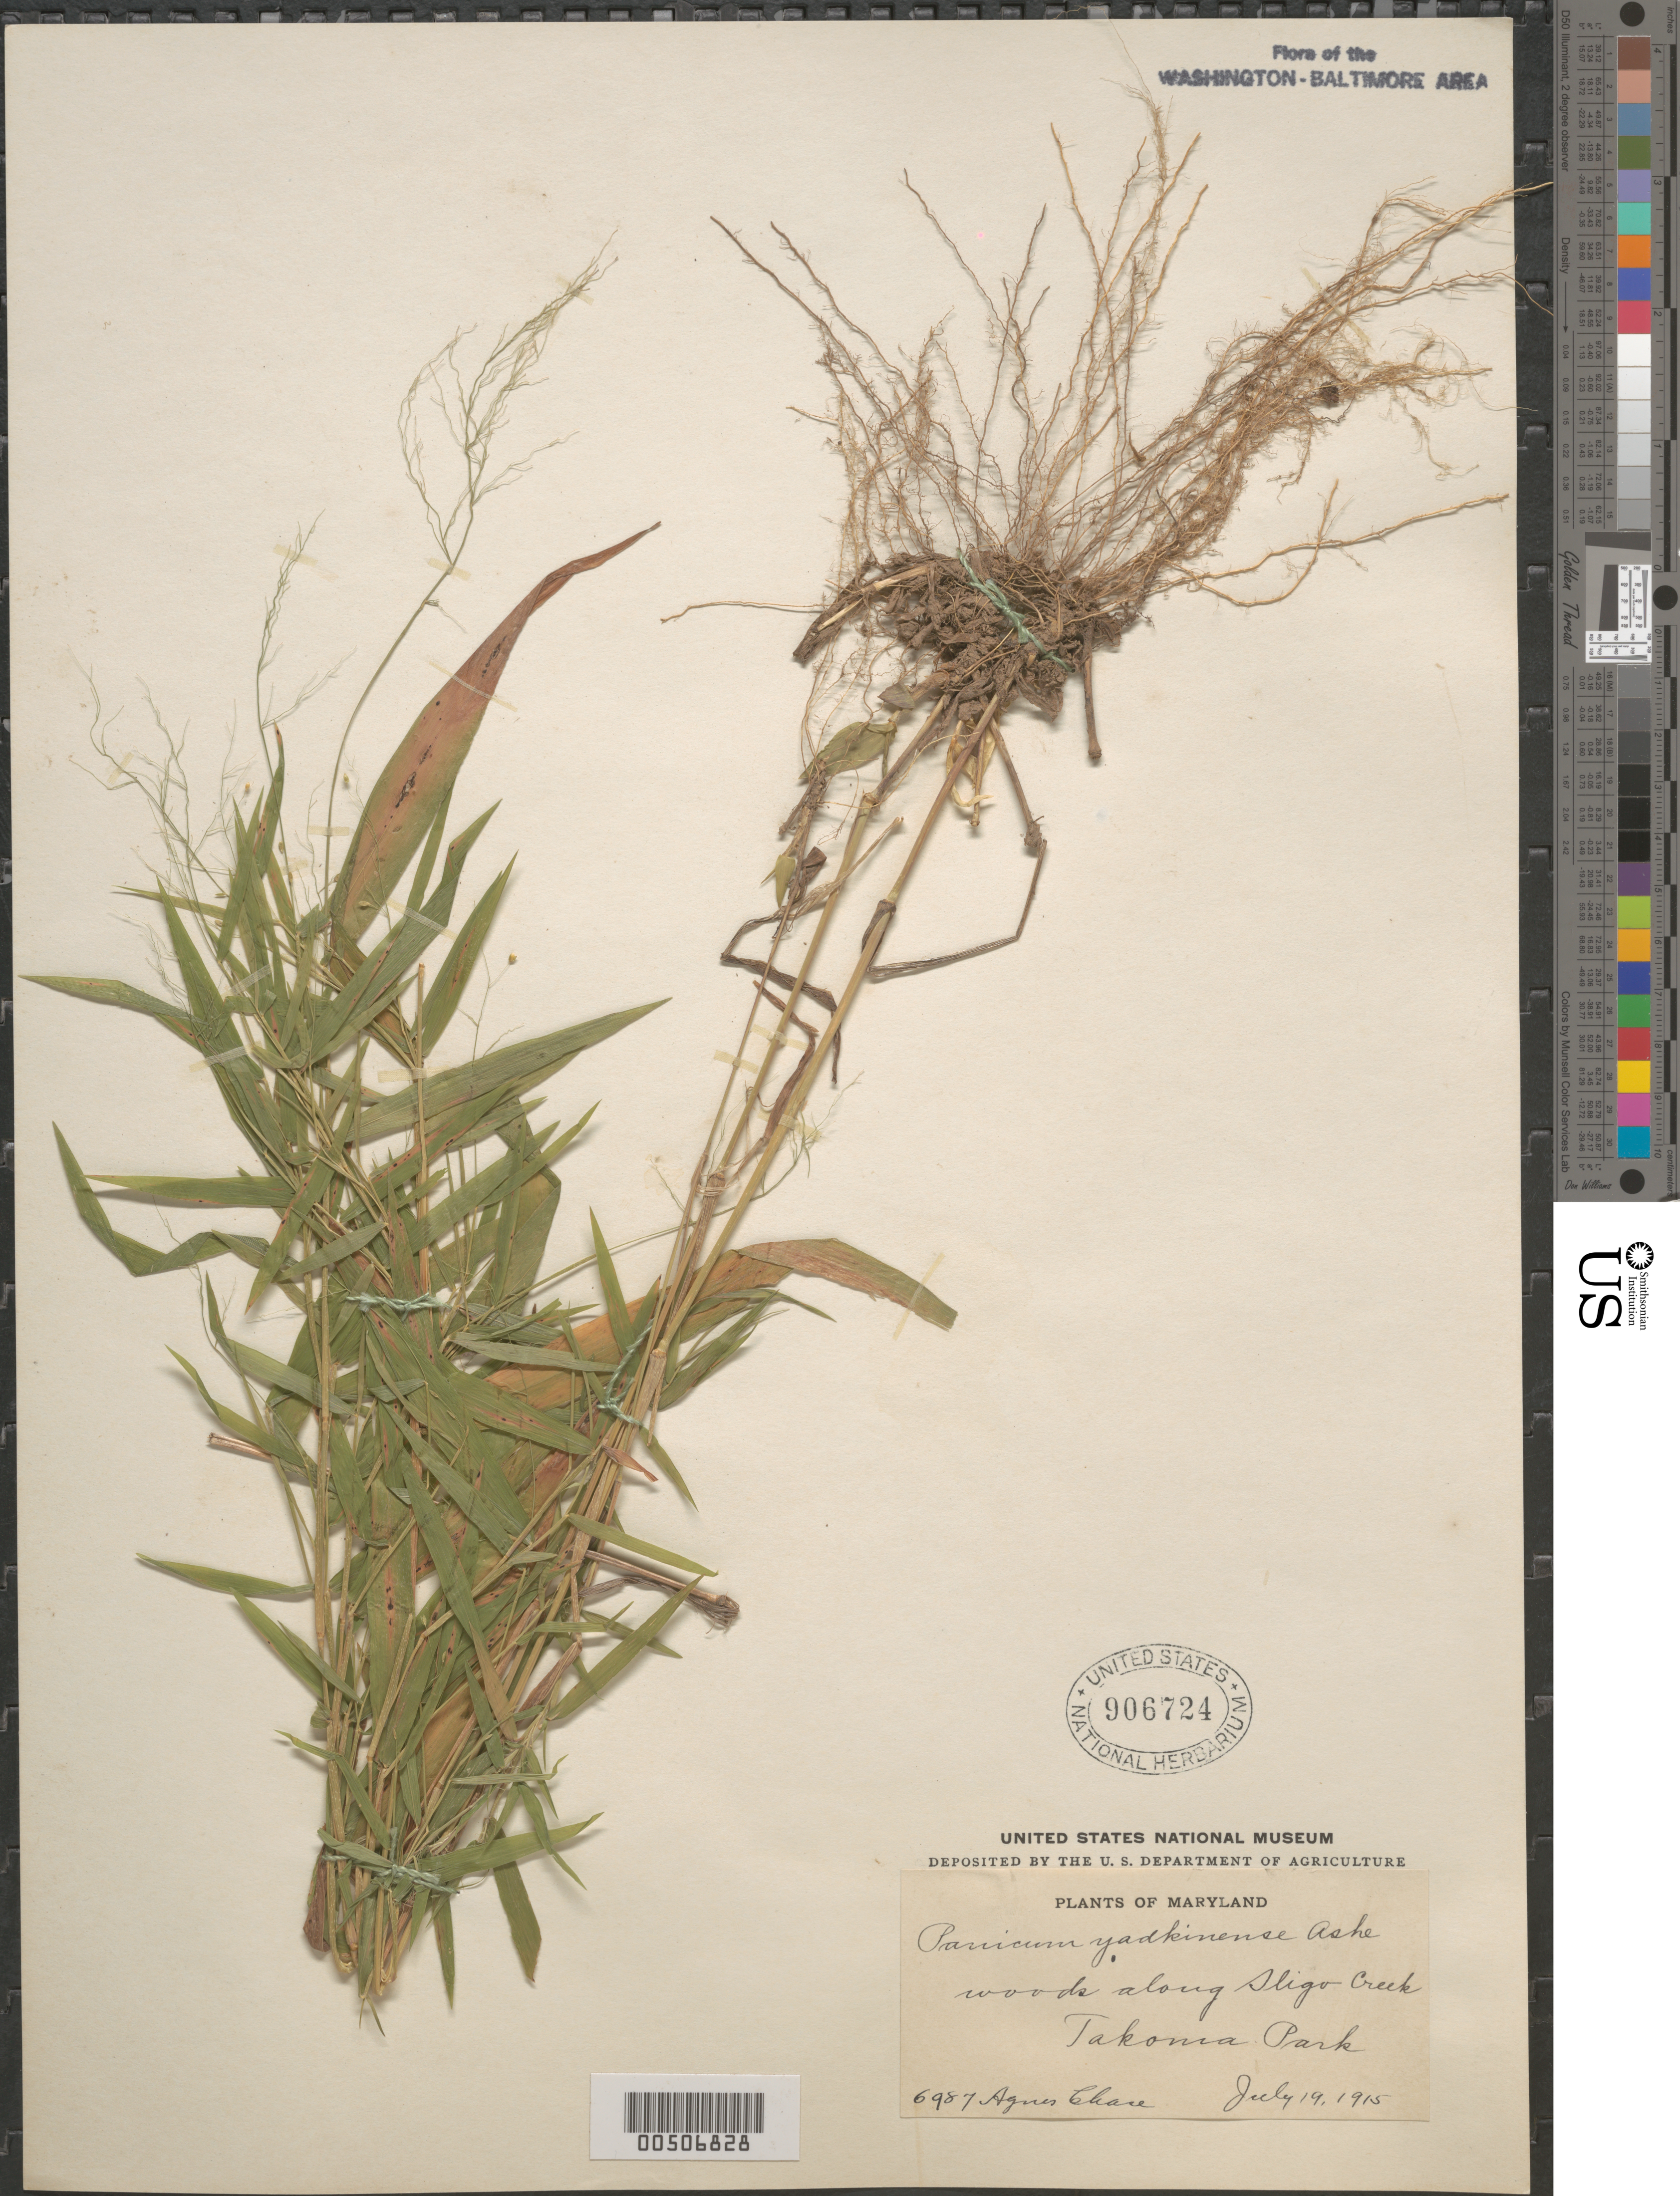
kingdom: Plantae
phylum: Tracheophyta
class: Liliopsida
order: Poales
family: Poaceae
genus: Dichanthelium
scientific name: Dichanthelium dichotomum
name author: (L.) Gould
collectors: A. Chase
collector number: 6987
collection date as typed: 19 Jul 1915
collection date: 1915-07-19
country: United States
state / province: Maryland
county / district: Montgomery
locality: Sligo Creek, Takoma Park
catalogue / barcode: US 906724